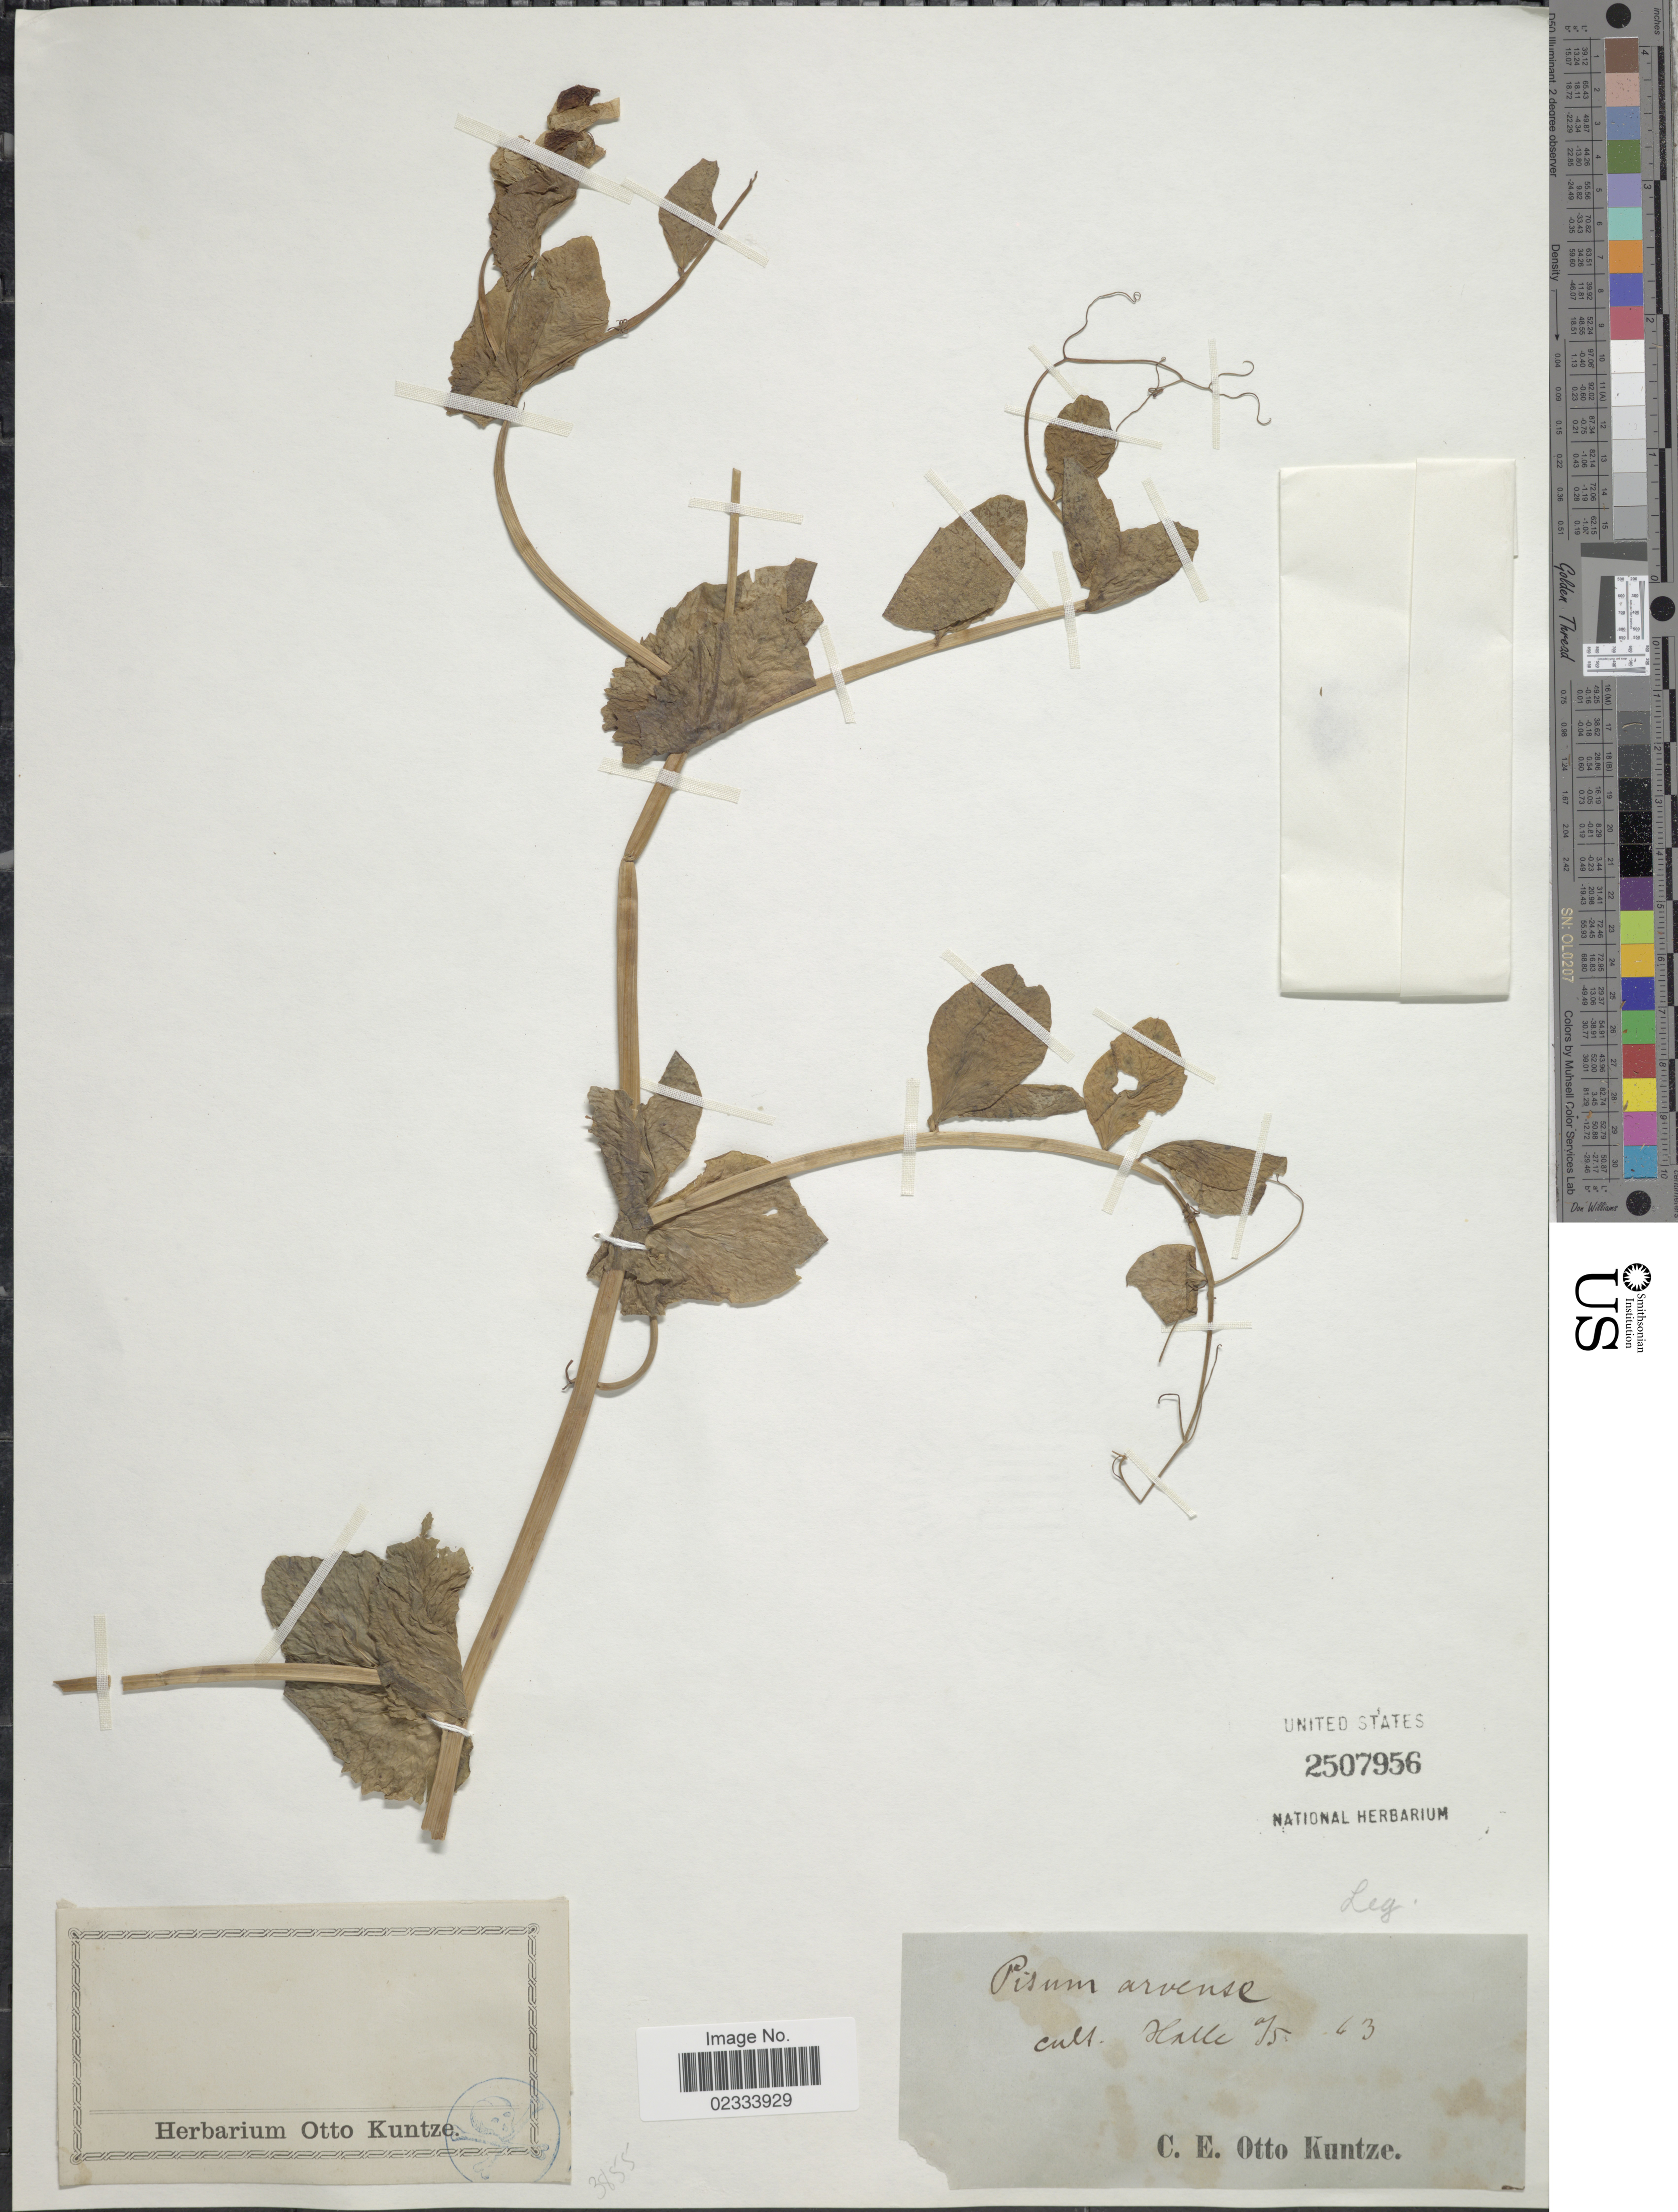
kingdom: Plantae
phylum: Tracheophyta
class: Magnoliopsida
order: Fabales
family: Fabaceae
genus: Pisum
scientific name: Pisum arvense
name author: L.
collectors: C.E.O. Kuntze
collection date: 1863-05-09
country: Germany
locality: Halle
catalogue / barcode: US 2507956